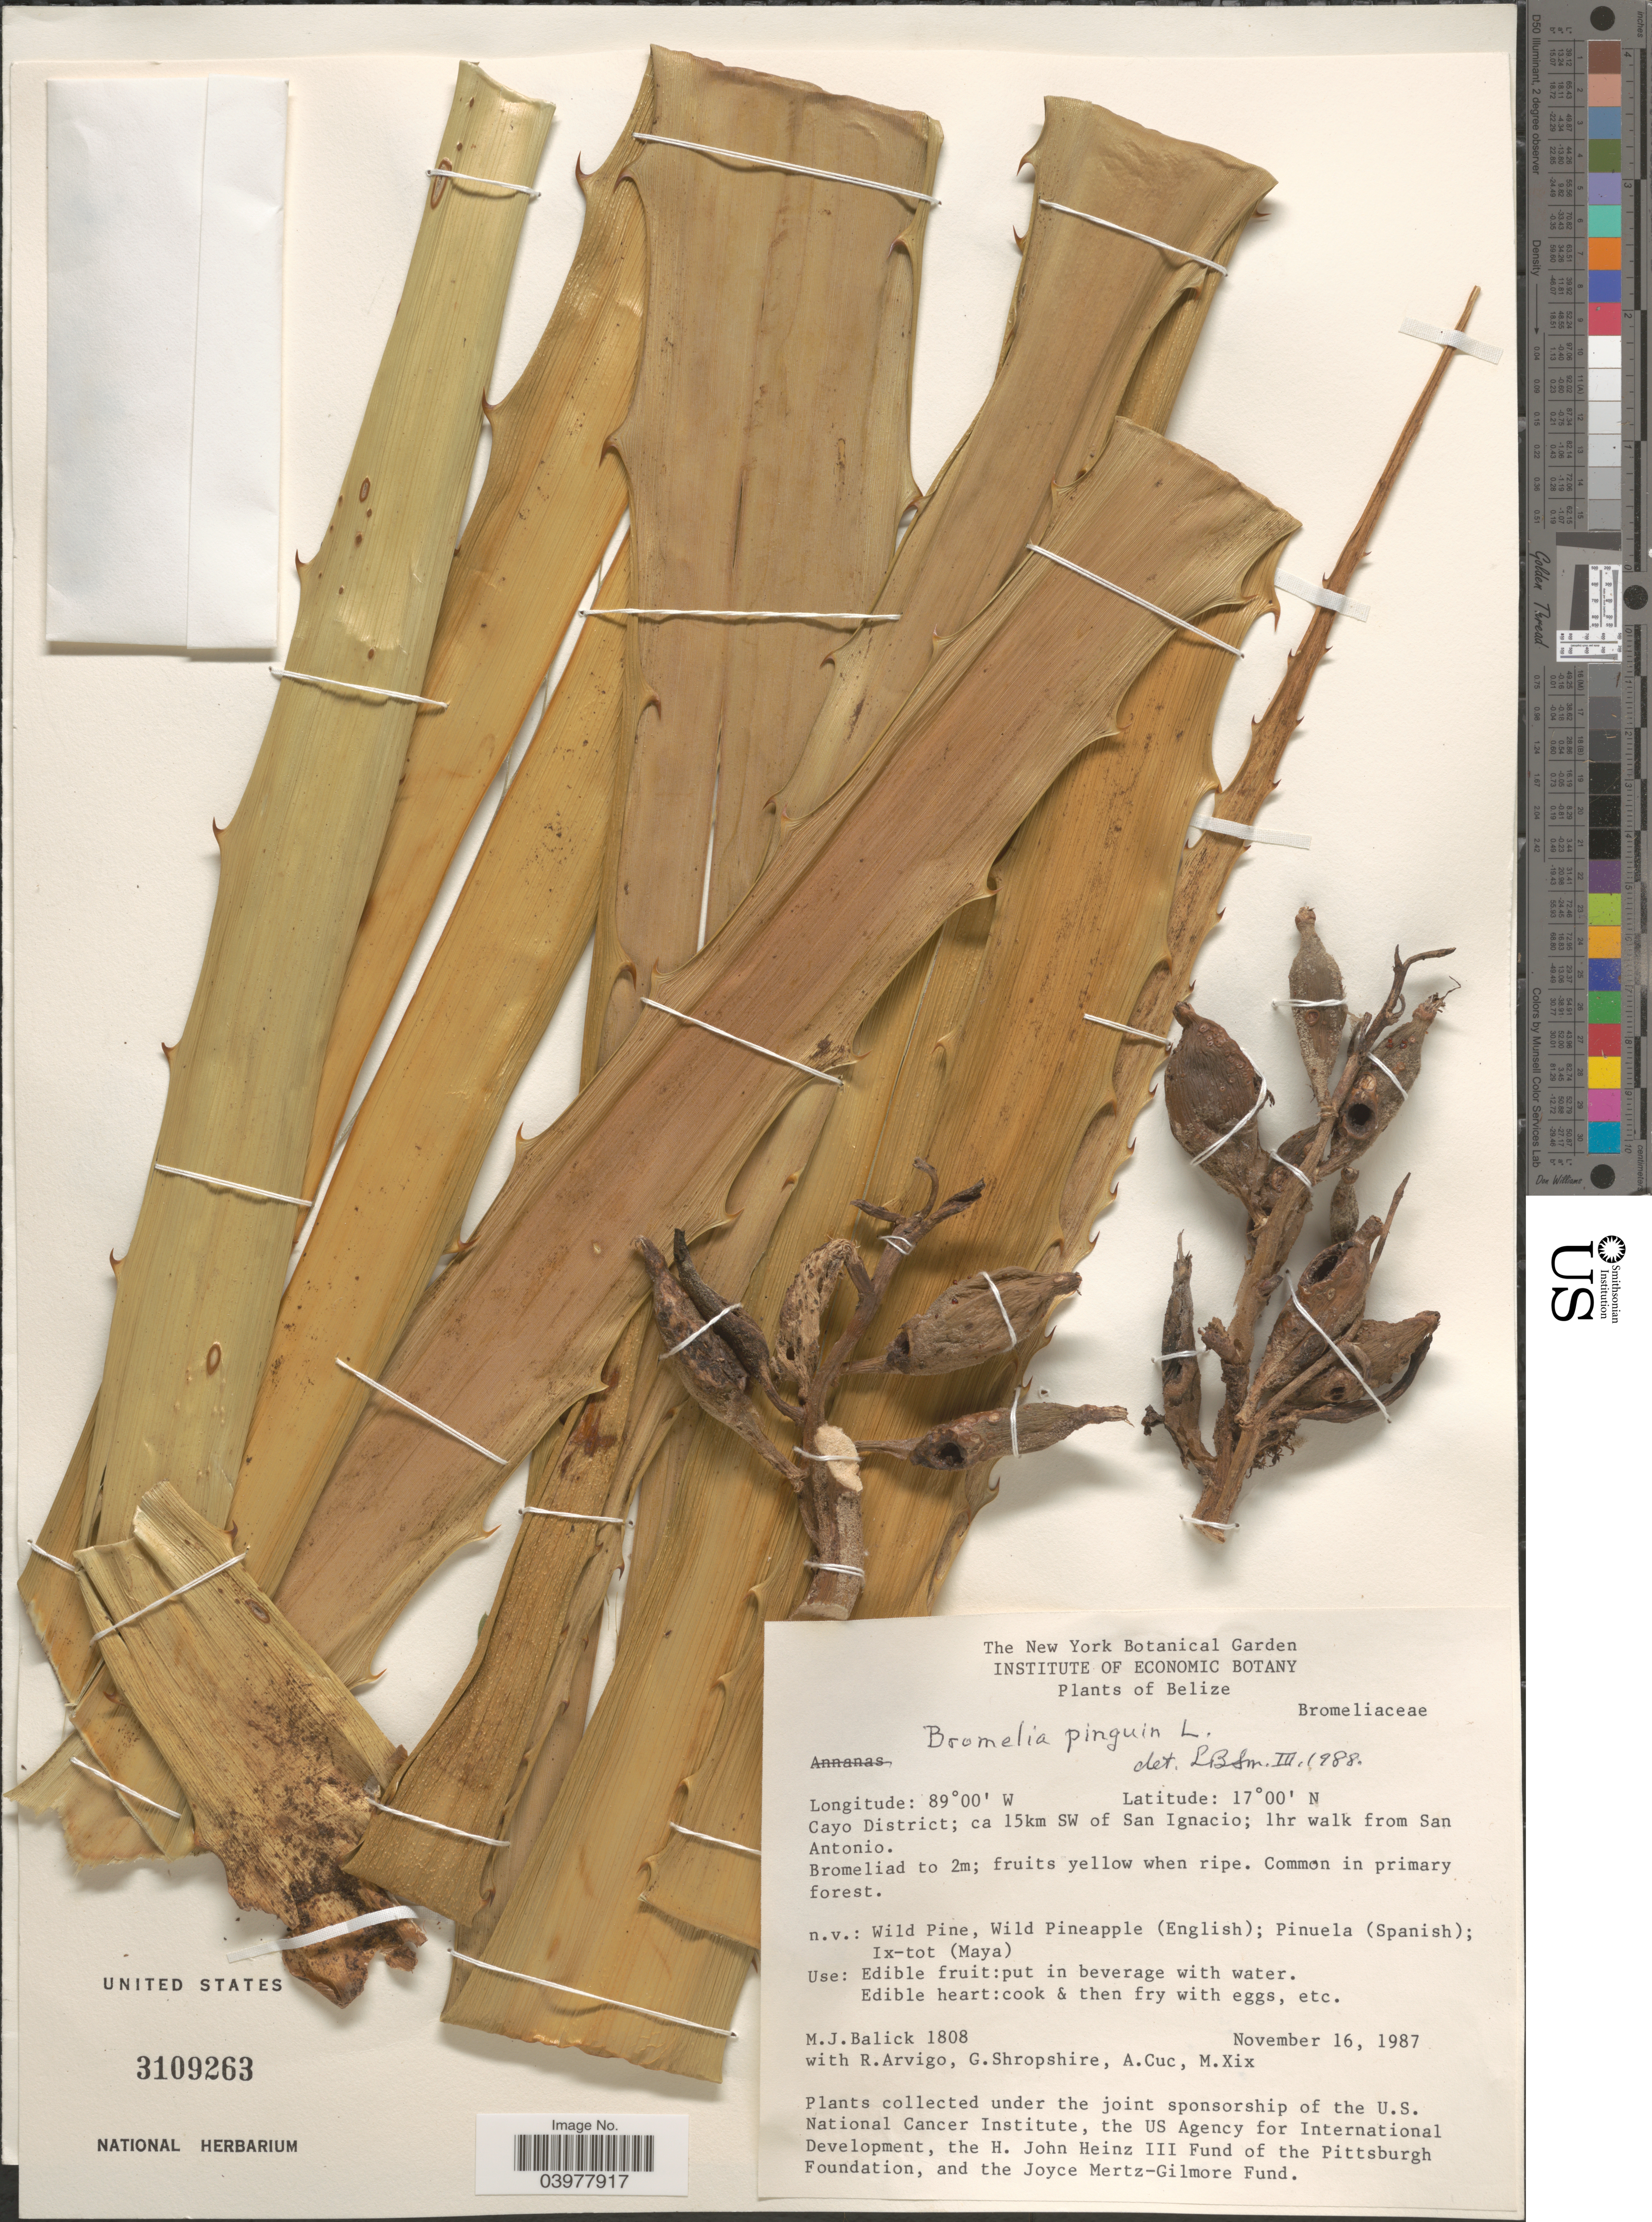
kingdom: Plantae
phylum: Tracheophyta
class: Liliopsida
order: Poales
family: Bromeliaceae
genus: Bromelia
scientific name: Bromelia pinguin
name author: L.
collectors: M. J. Balick, R. Arvigo, G. Shropshire, A. Cuc & M. Xix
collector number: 1808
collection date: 1987-11-16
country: Belize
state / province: Cayo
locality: Cayo District; ca 15km SW of San Ignacio; 1hr walk from San Antonio.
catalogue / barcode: US 3109263